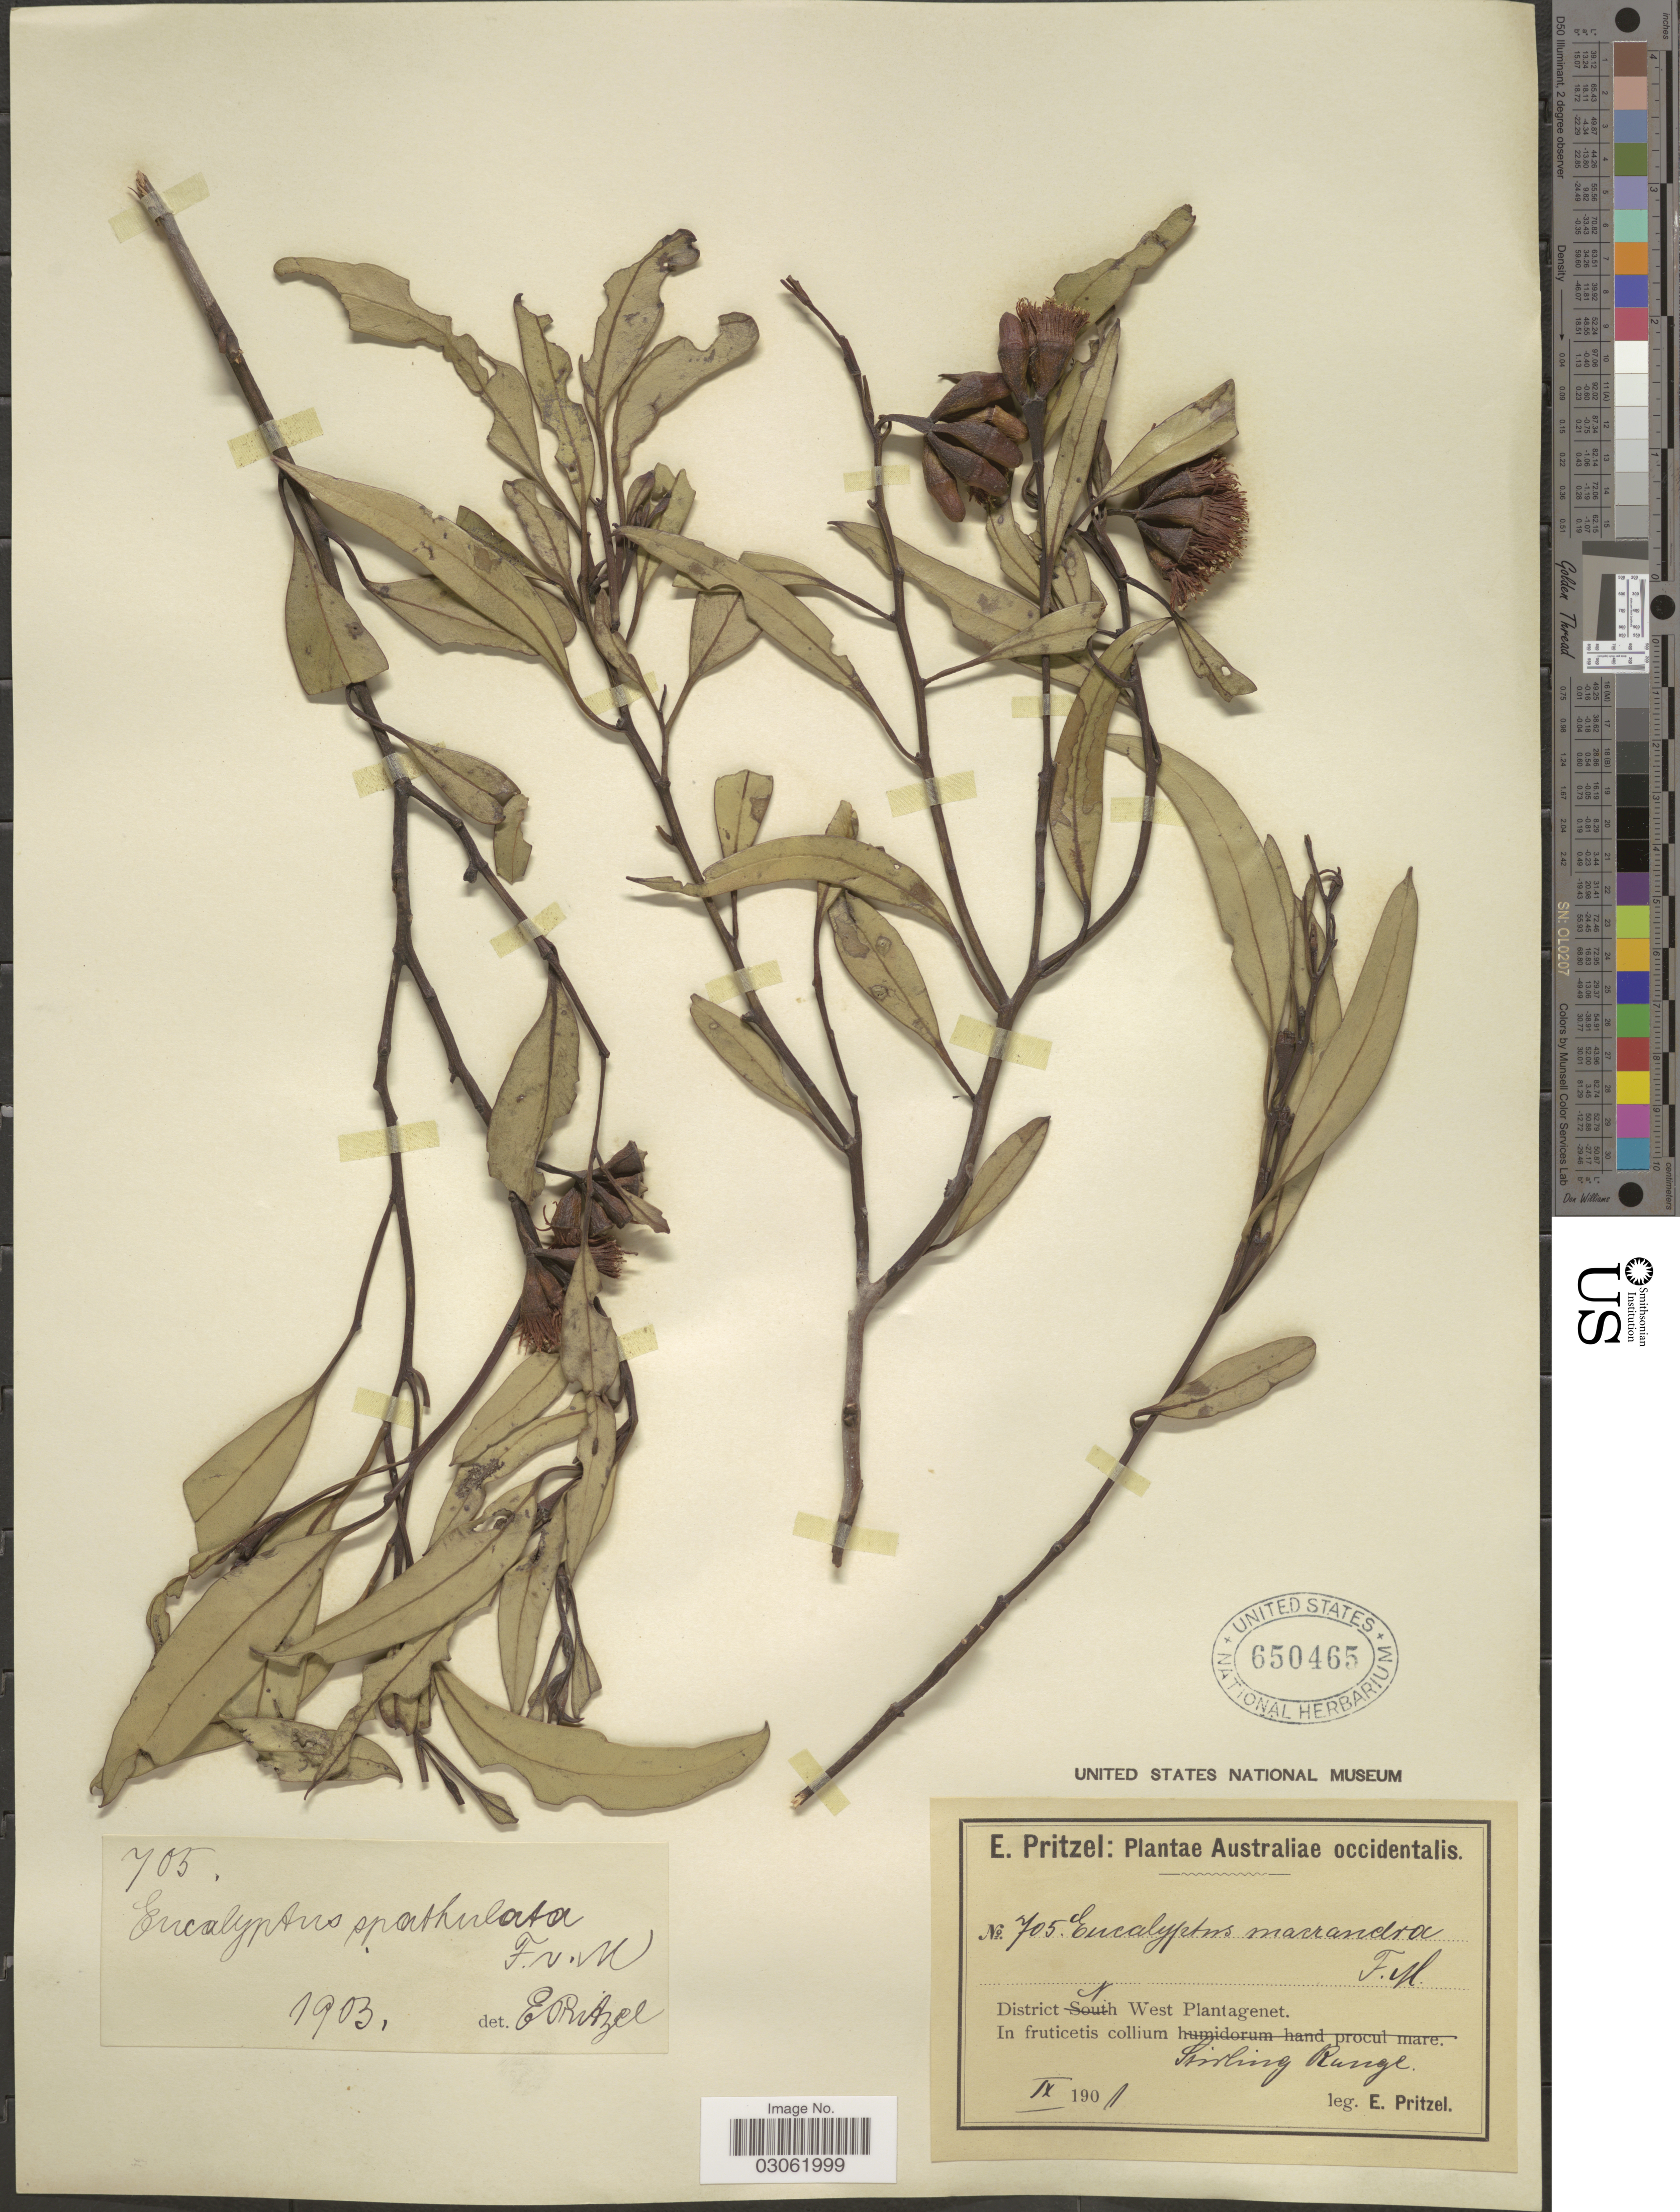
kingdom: Plantae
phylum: Tracheophyta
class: Magnoliopsida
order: Myrtales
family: Myrtaceae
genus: Eucalyptus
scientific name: Eucalyptus spathulata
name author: Hook.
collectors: E. G. Pritzel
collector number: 705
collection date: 1901-09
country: Australia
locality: Australiae occidentalis. District N West Plantagenet. In fruticetis collium Stirling Range.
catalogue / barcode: US 650465